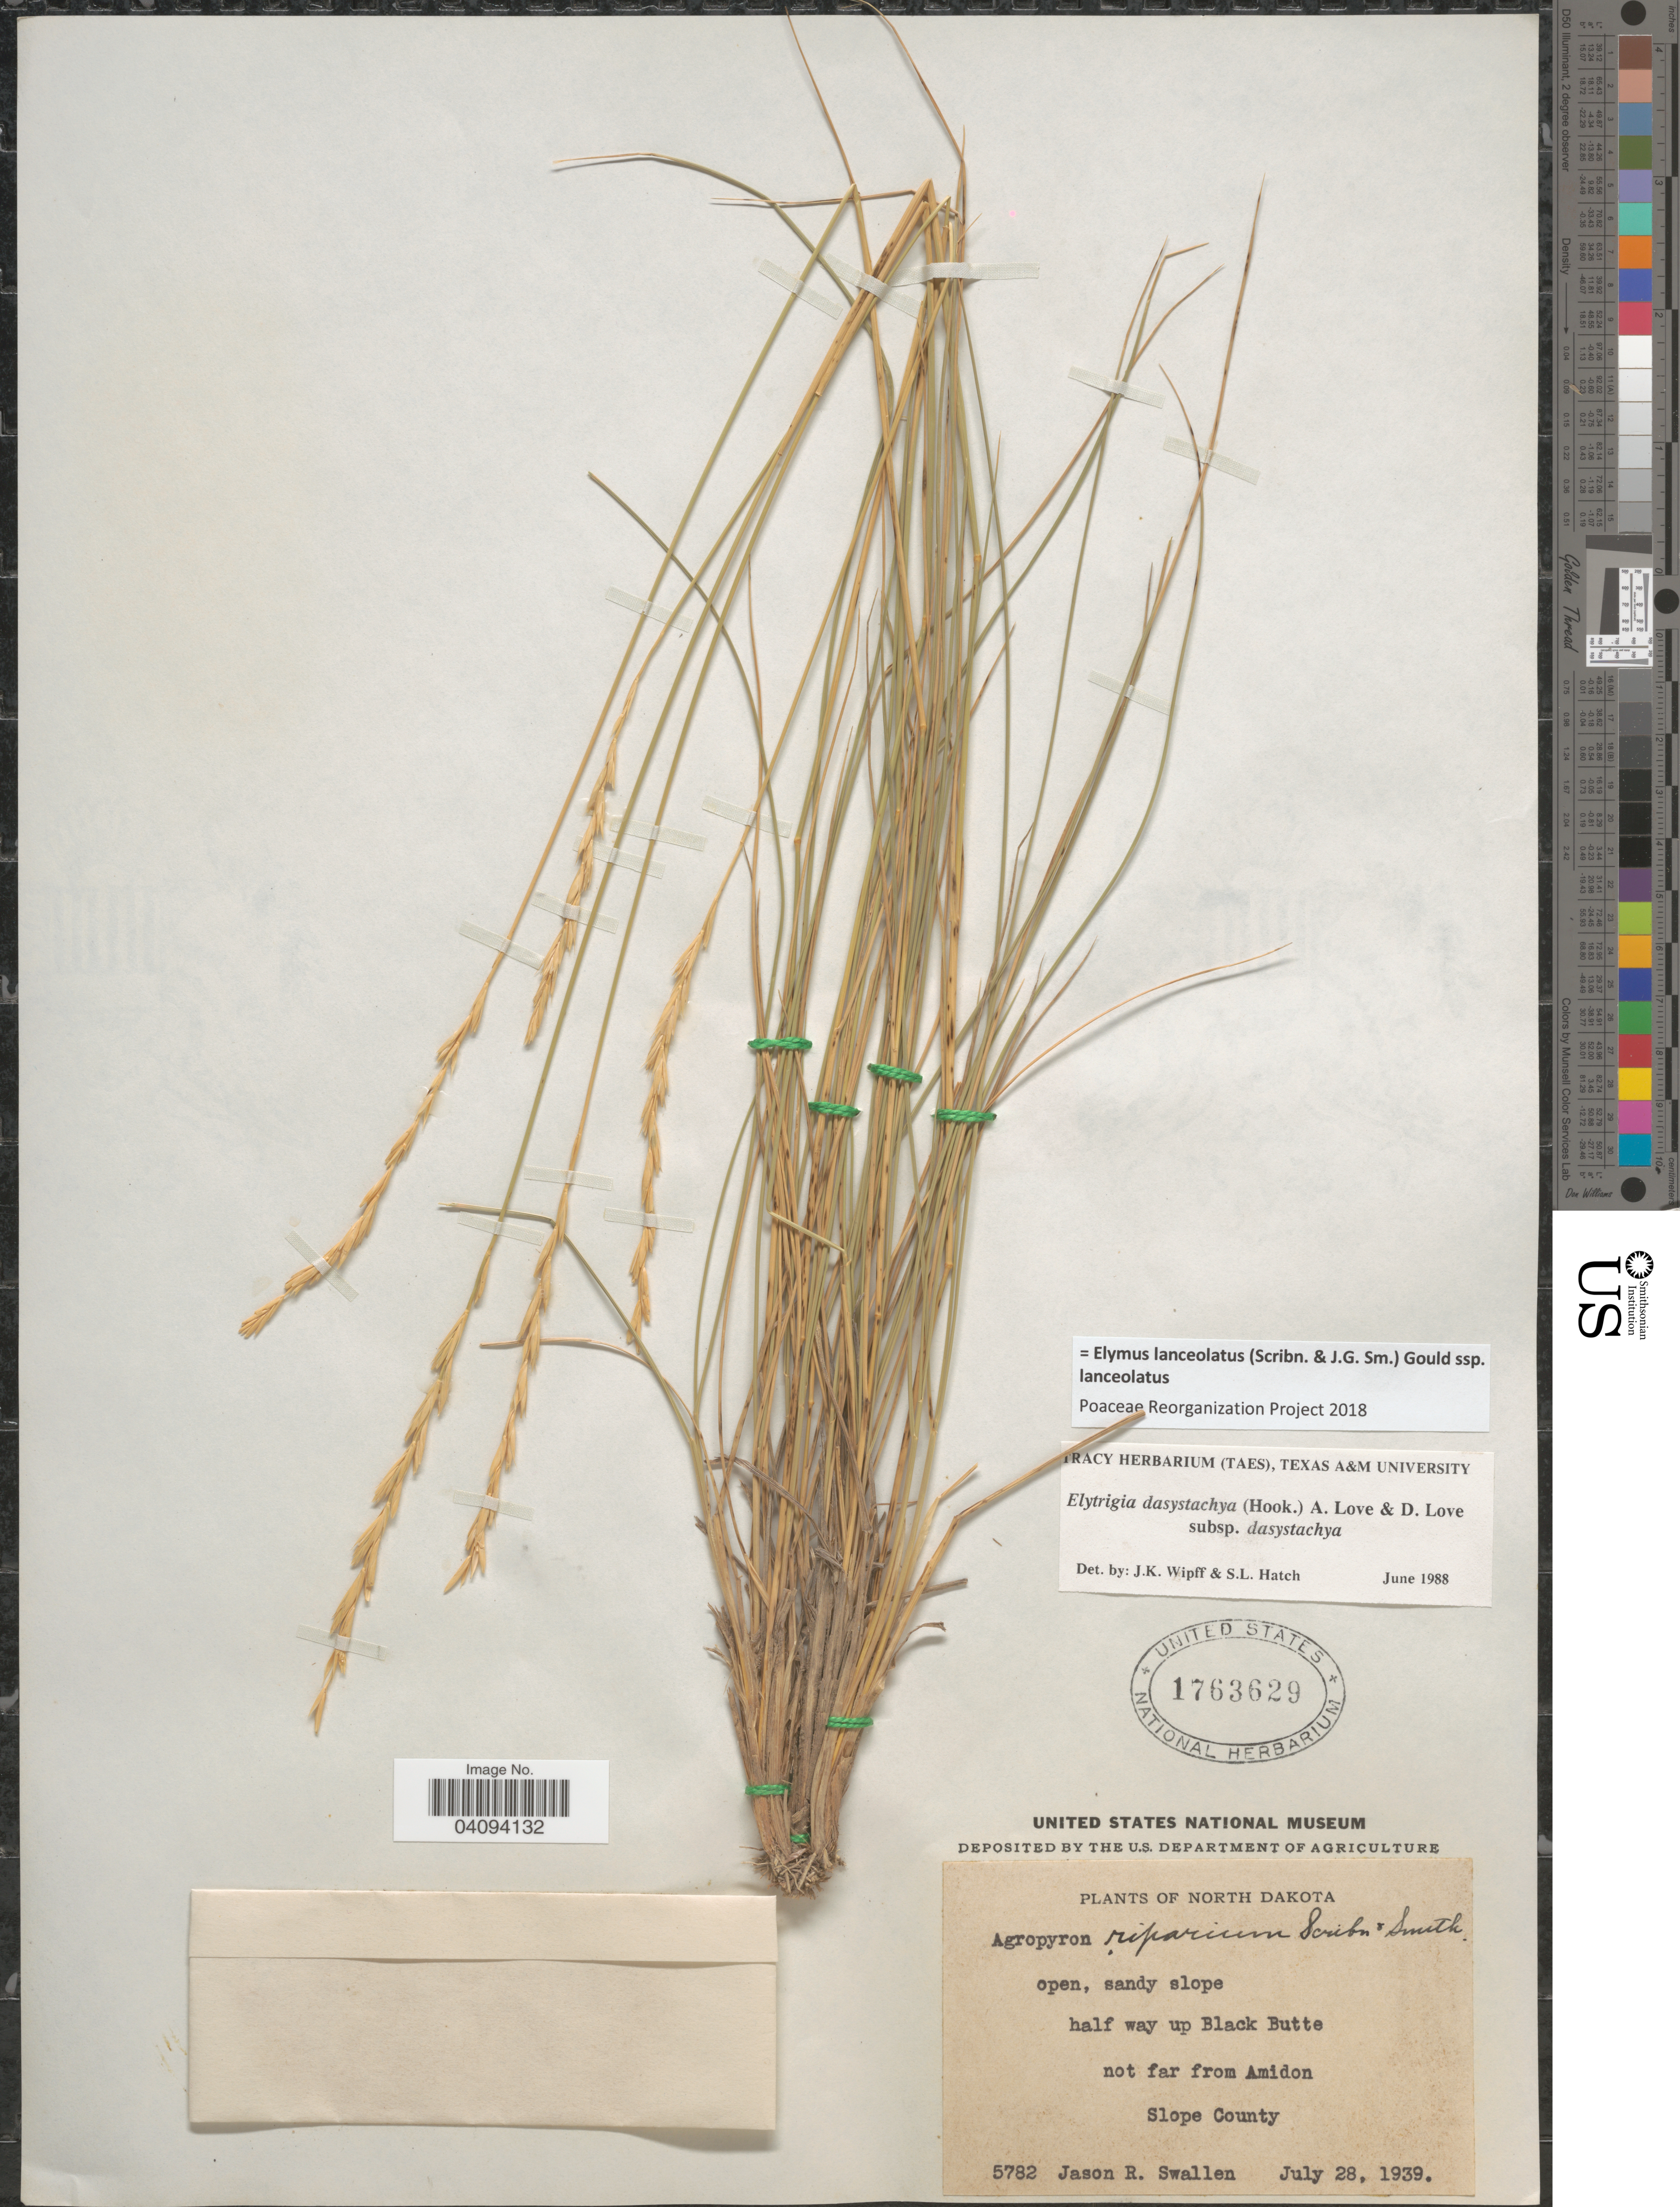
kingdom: Plantae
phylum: Tracheophyta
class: Liliopsida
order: Poales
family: Poaceae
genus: Elymus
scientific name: Elymus lanceolatus subsp. lanceolatus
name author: (Scribn. & J.G. Sm.) Gould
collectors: J. R. Swallen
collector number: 5782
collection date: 1939-07-28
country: United States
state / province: North Dakota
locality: Half way up black Butte not far from Amidon. Slope County.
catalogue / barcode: US 1763629